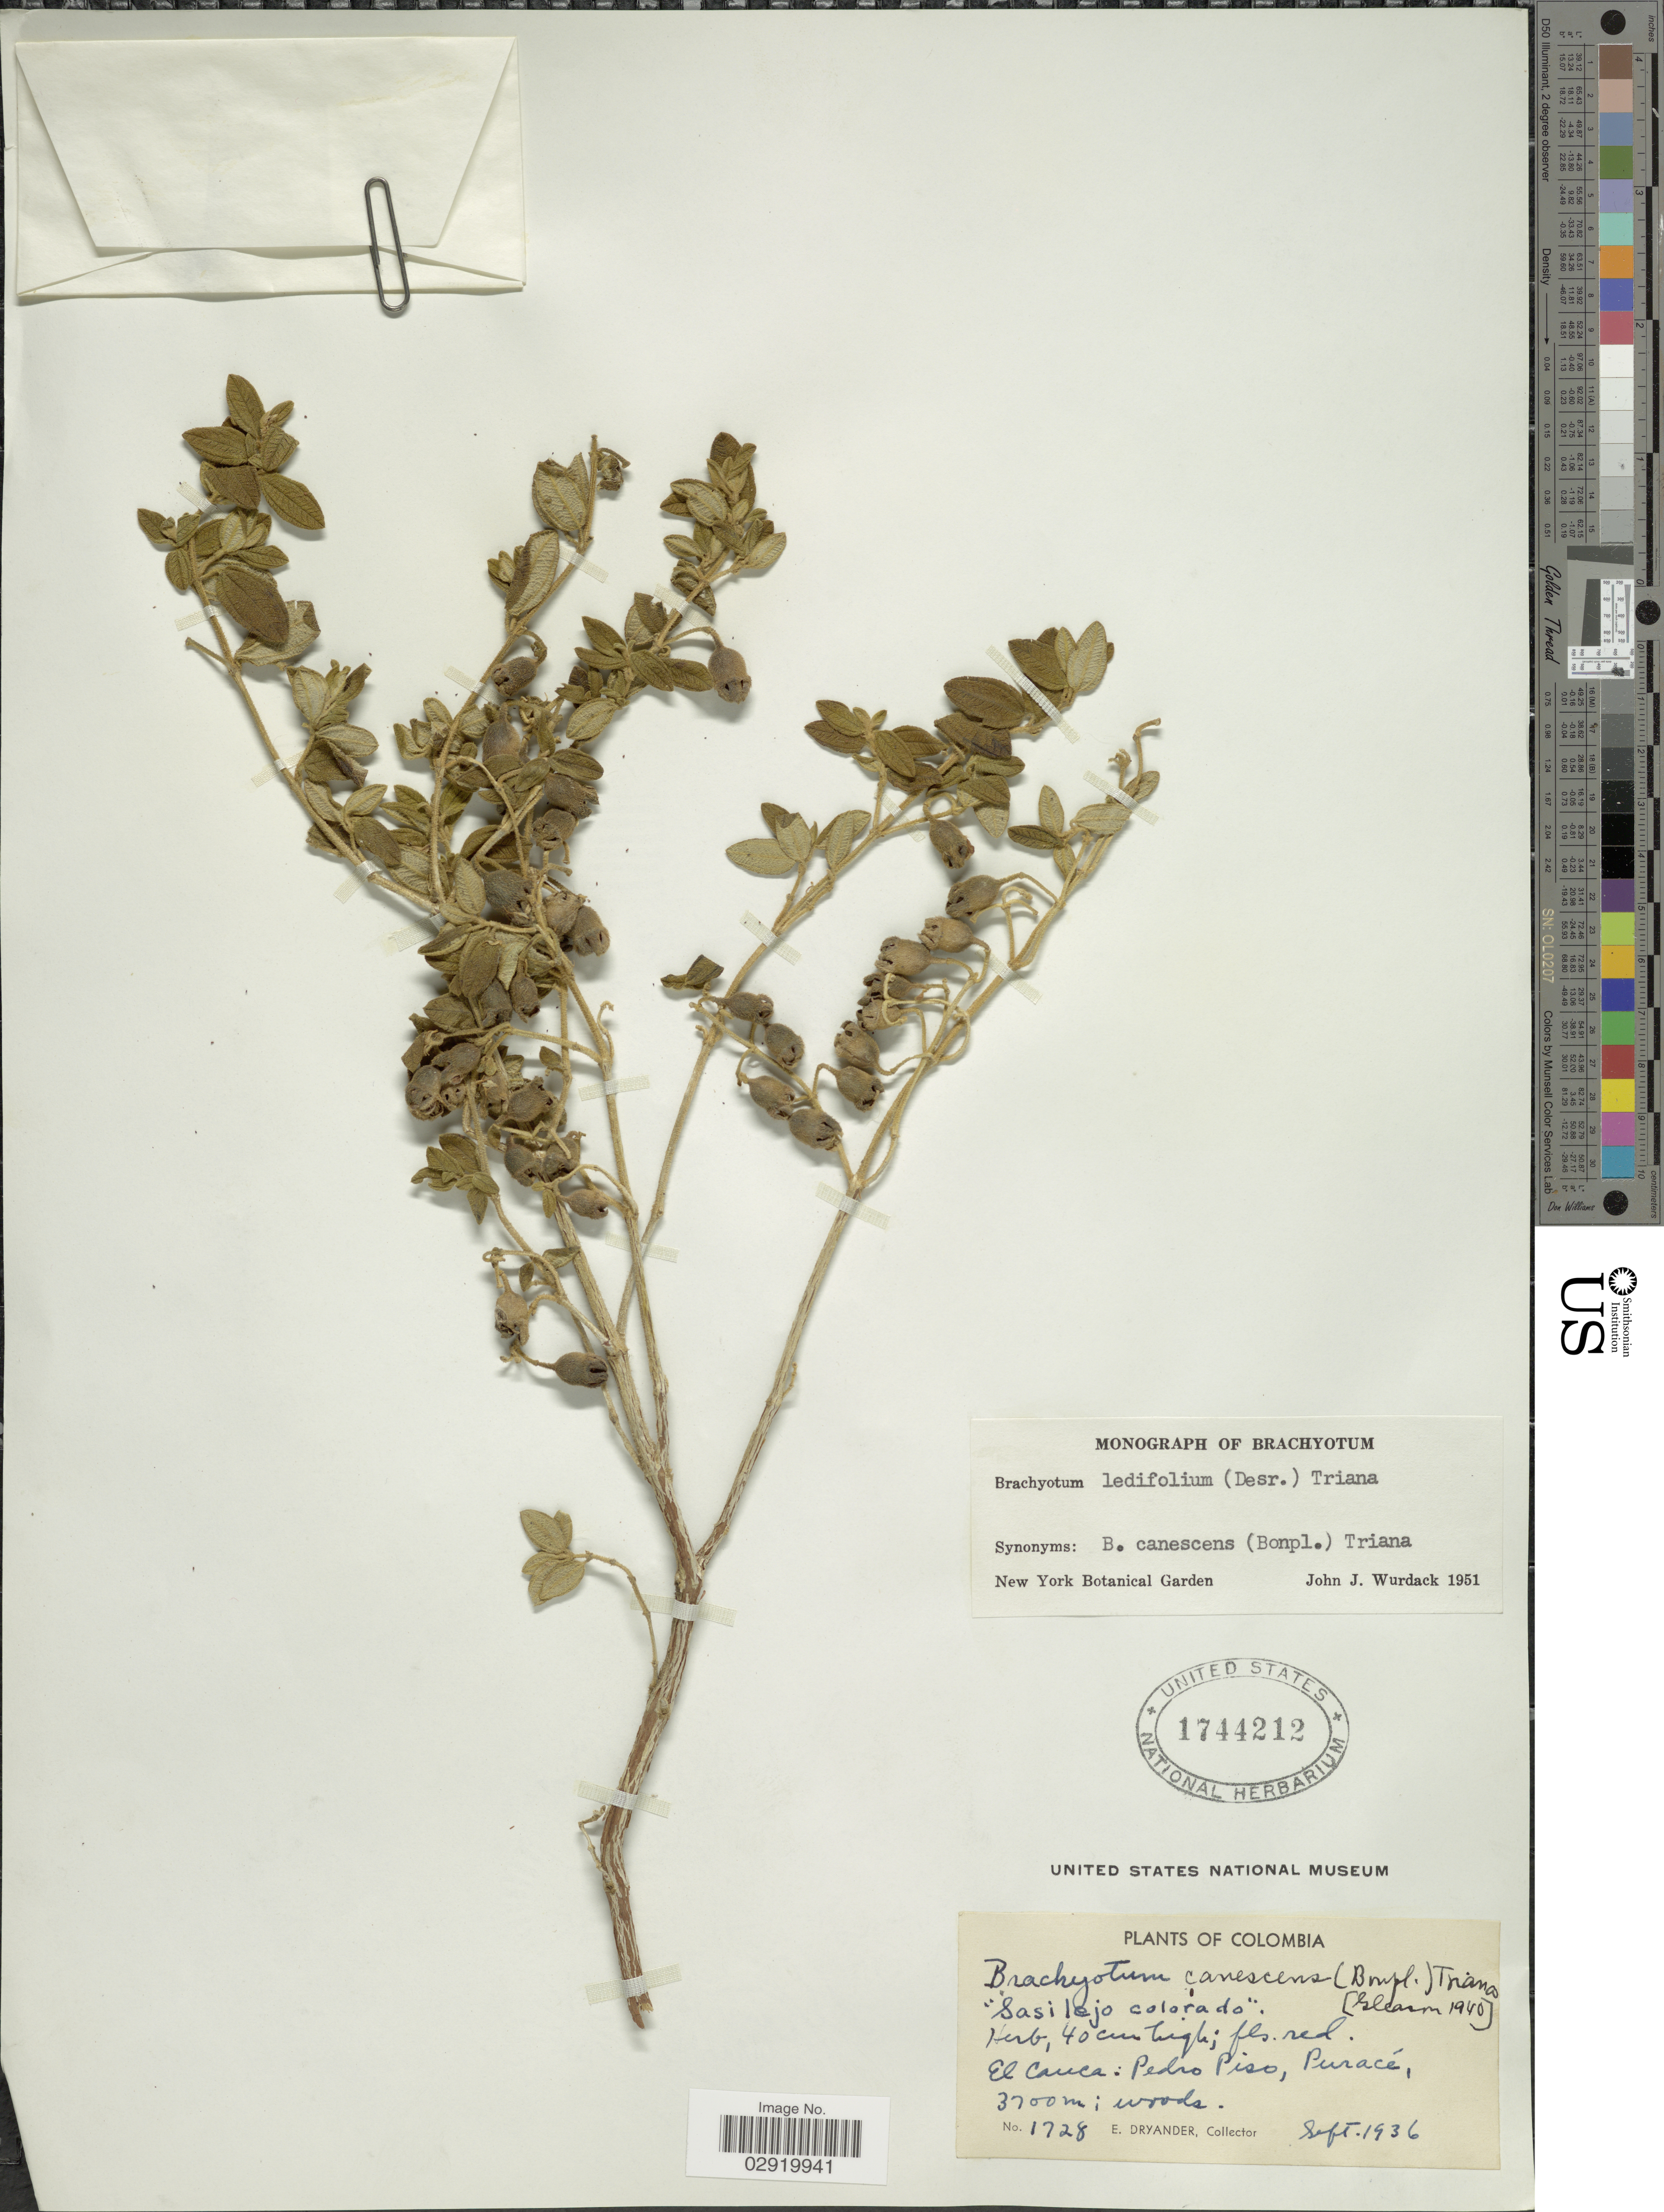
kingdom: Plantae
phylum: Tracheophyta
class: Magnoliopsida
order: Myrtales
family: Melastomataceae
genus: Brachyotum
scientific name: Brachyotum ledifolium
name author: (Desr.) Triana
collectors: E. Dryander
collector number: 1728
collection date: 1936-09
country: Colombia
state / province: Cauca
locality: El Cauca: Pedro Piso, Puracé.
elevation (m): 3700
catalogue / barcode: US 1744212